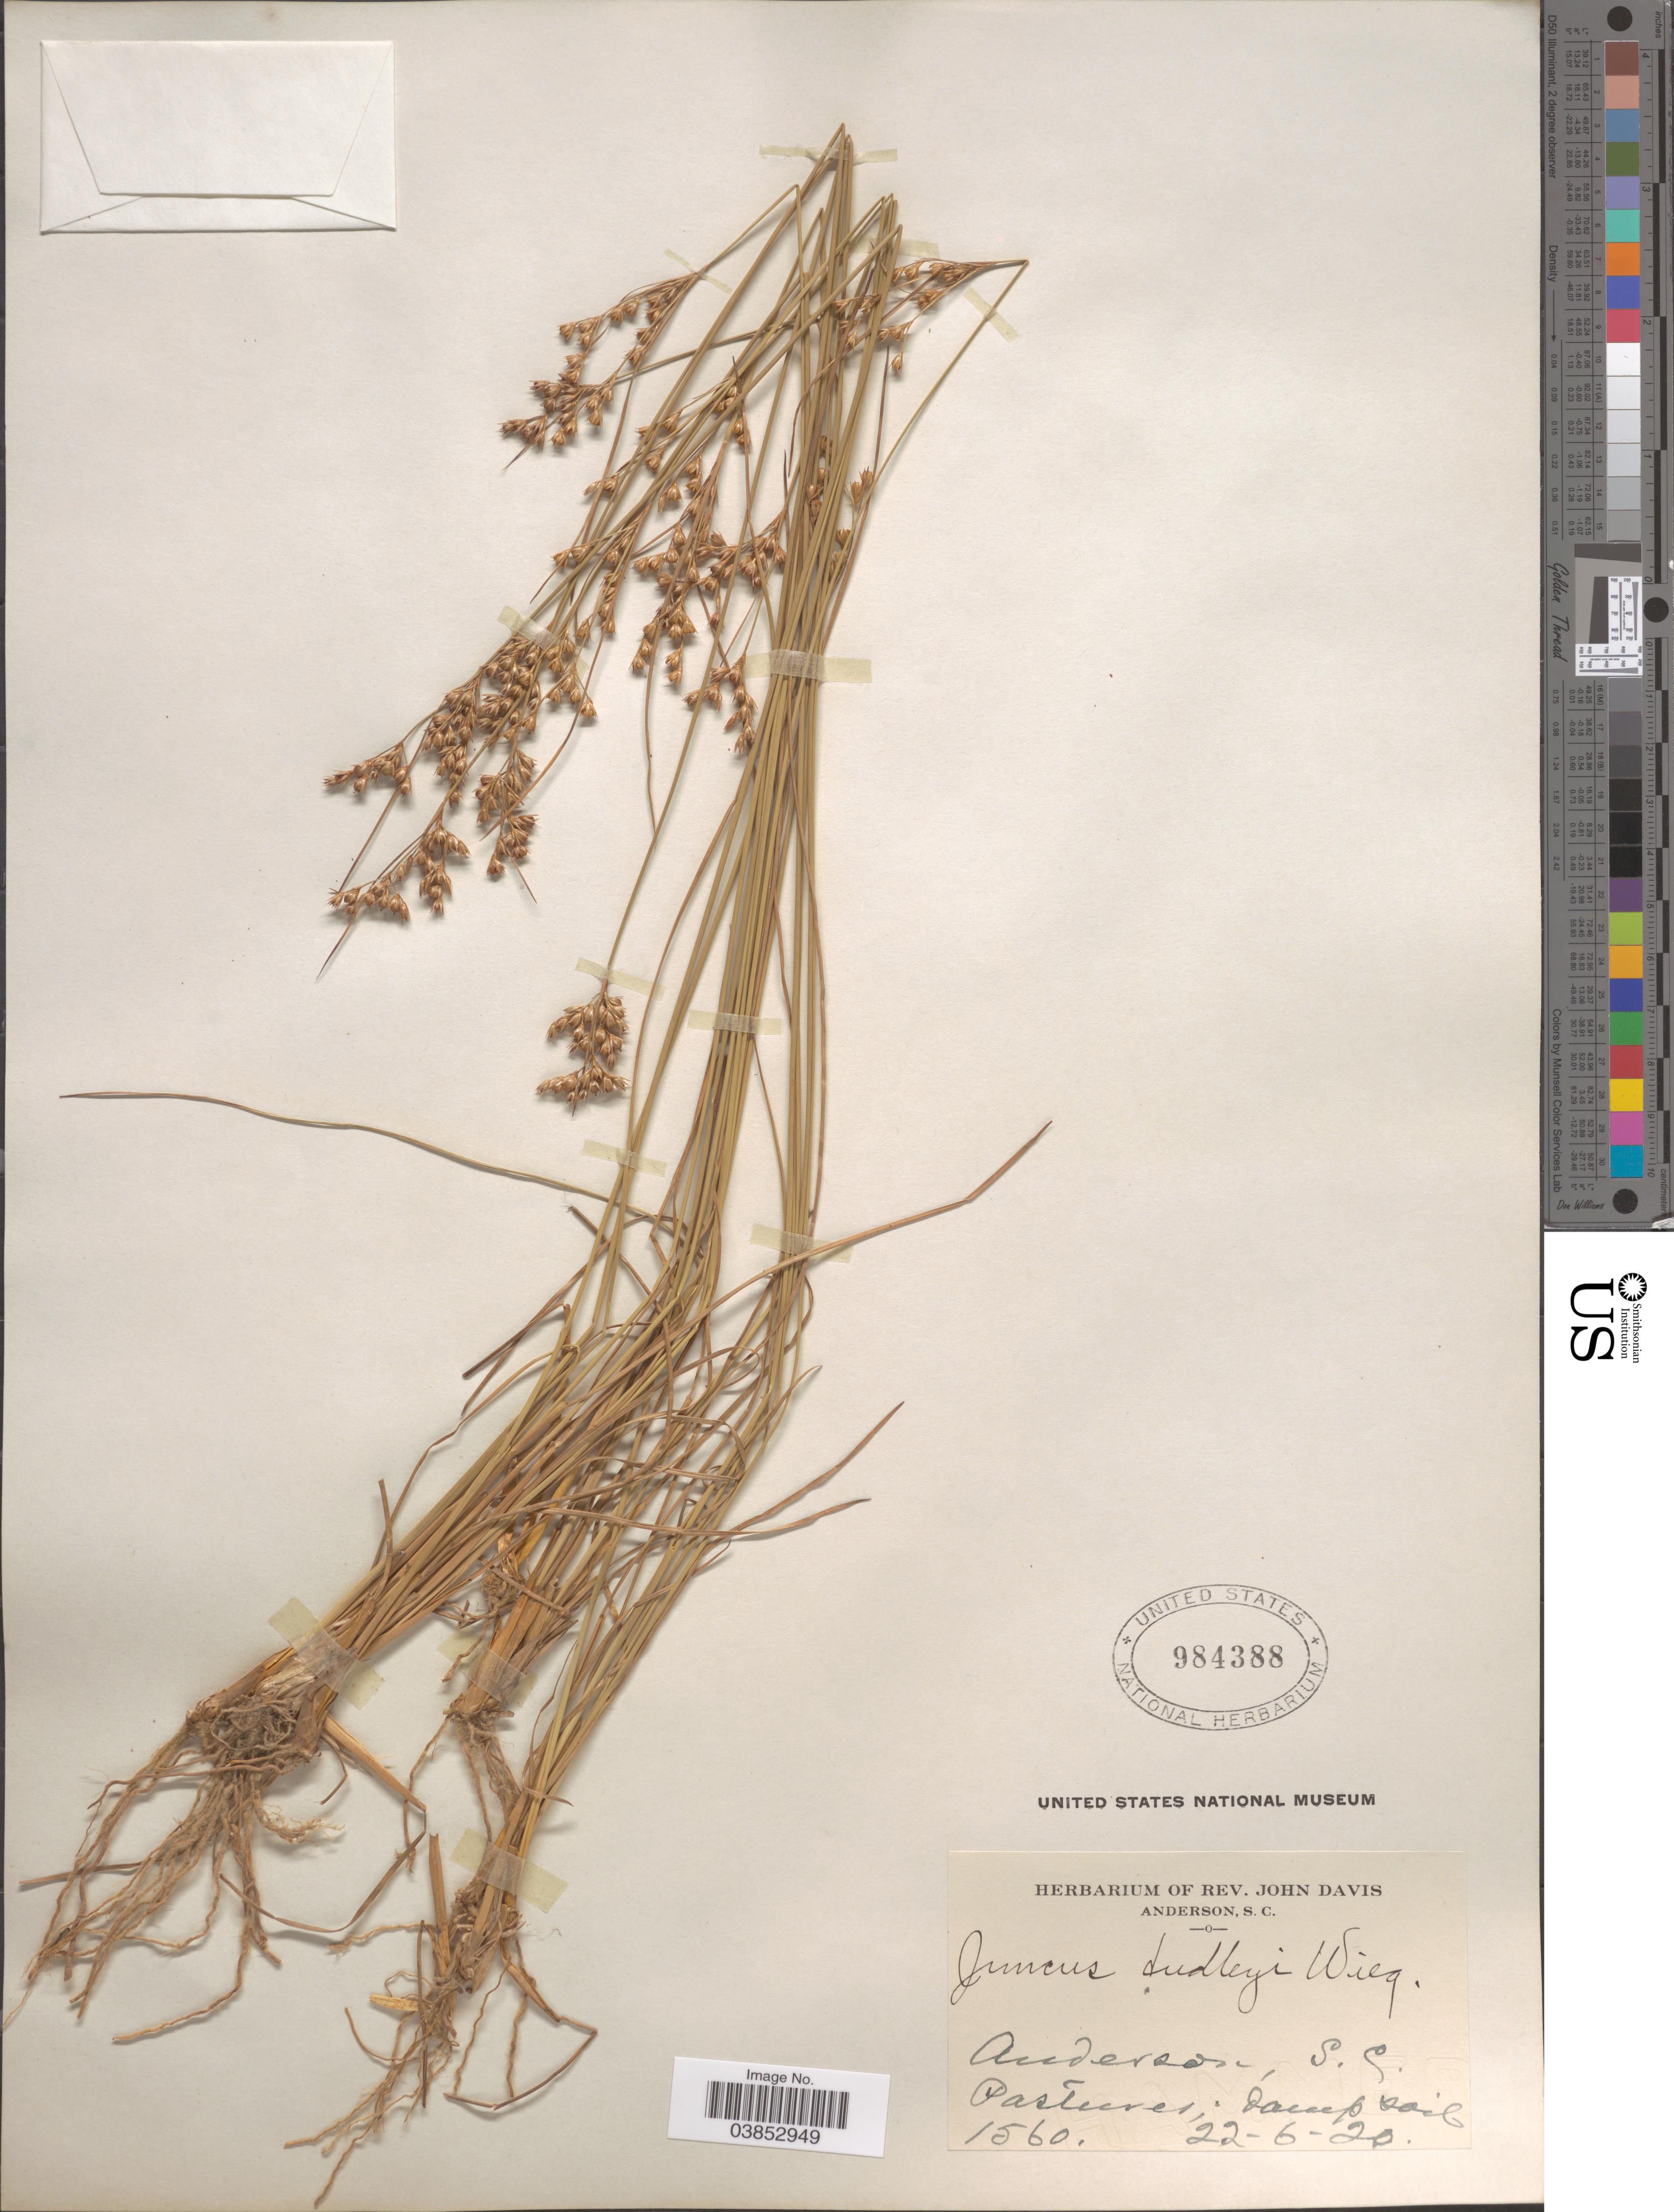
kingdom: Plantae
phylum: Tracheophyta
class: Liliopsida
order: Poales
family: Juncaceae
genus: Juncus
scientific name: Juncus dudleyi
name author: Wiegand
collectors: J. Davis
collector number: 1560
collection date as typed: Transcribed d/m/y: 22/6/20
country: United States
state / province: South Carolina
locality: Anderson. Pastures; damp soil.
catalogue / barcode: US 984388